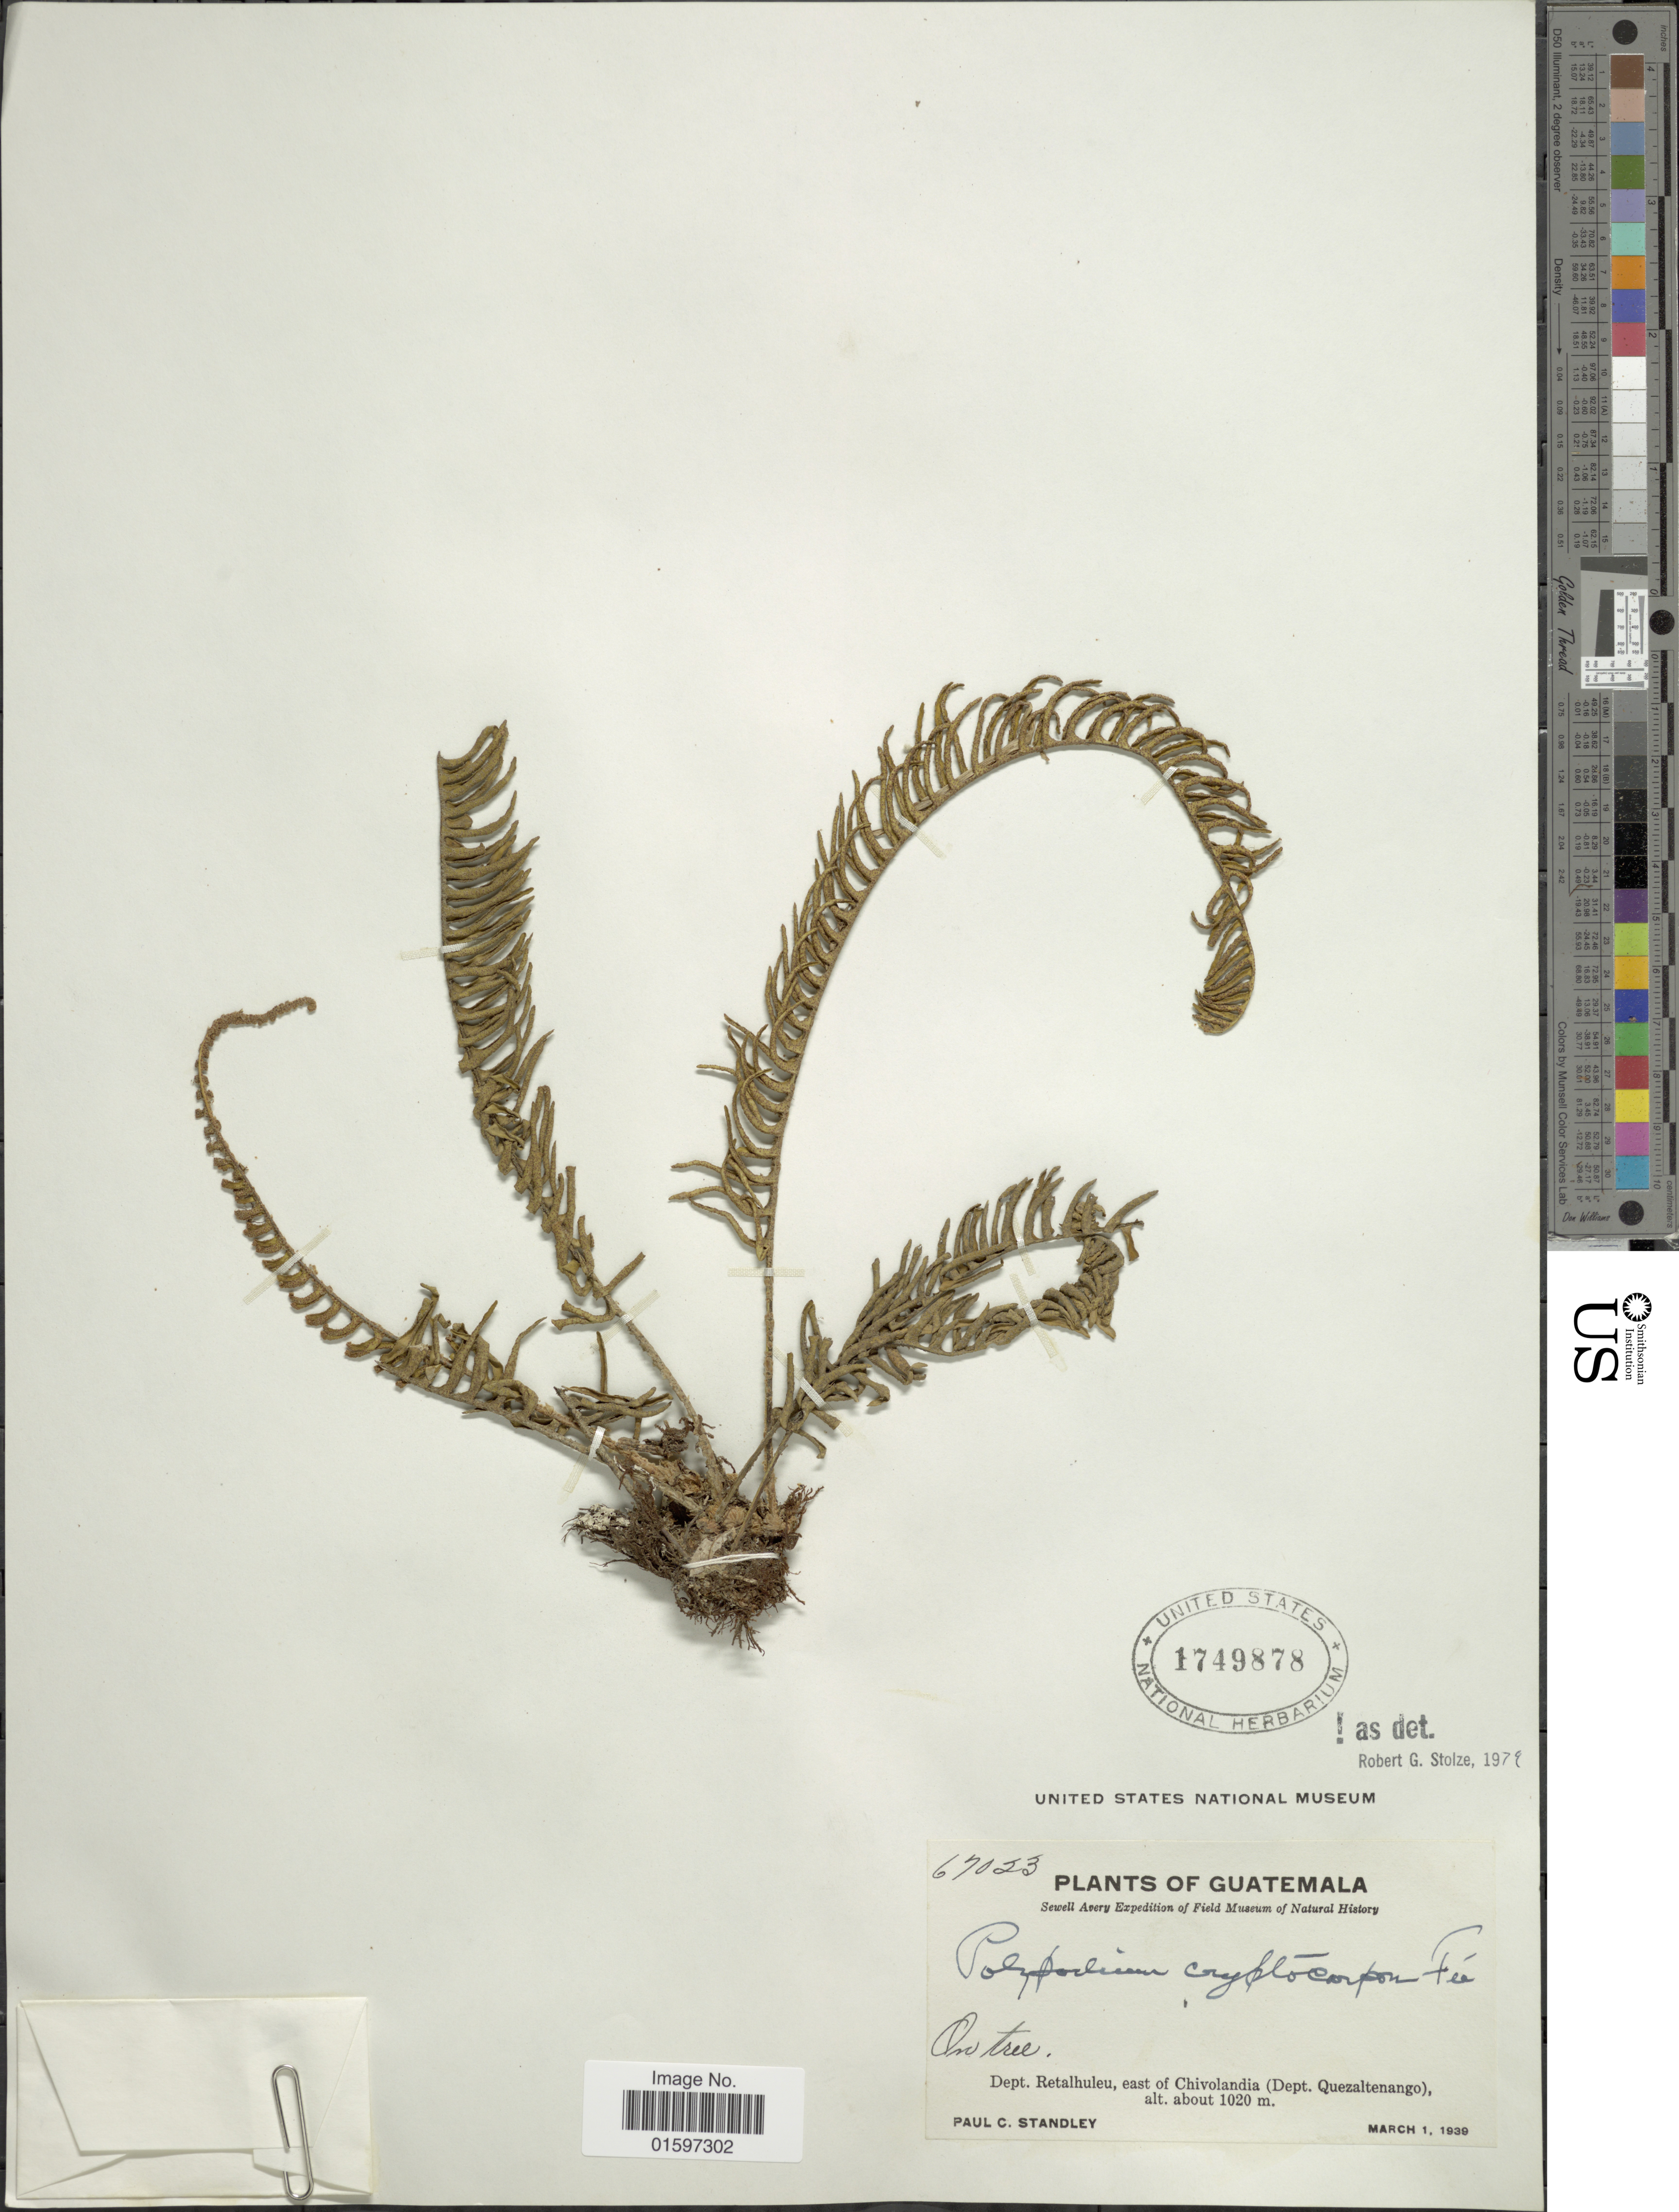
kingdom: Plantae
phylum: Tracheophyta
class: Polypodiopsida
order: Polypodiales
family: Polypodiaceae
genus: Pleopeltis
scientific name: Pleopeltis cryptocarpa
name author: (Fée) A.R. Sm. & Tejero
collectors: P. C. Standley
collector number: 67023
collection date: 1939-03-01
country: Guatemala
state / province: Retalhuleu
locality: Guatemala, east of Chivolandia (Dept. Quezaltenango)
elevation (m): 1020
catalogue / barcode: US 1749878